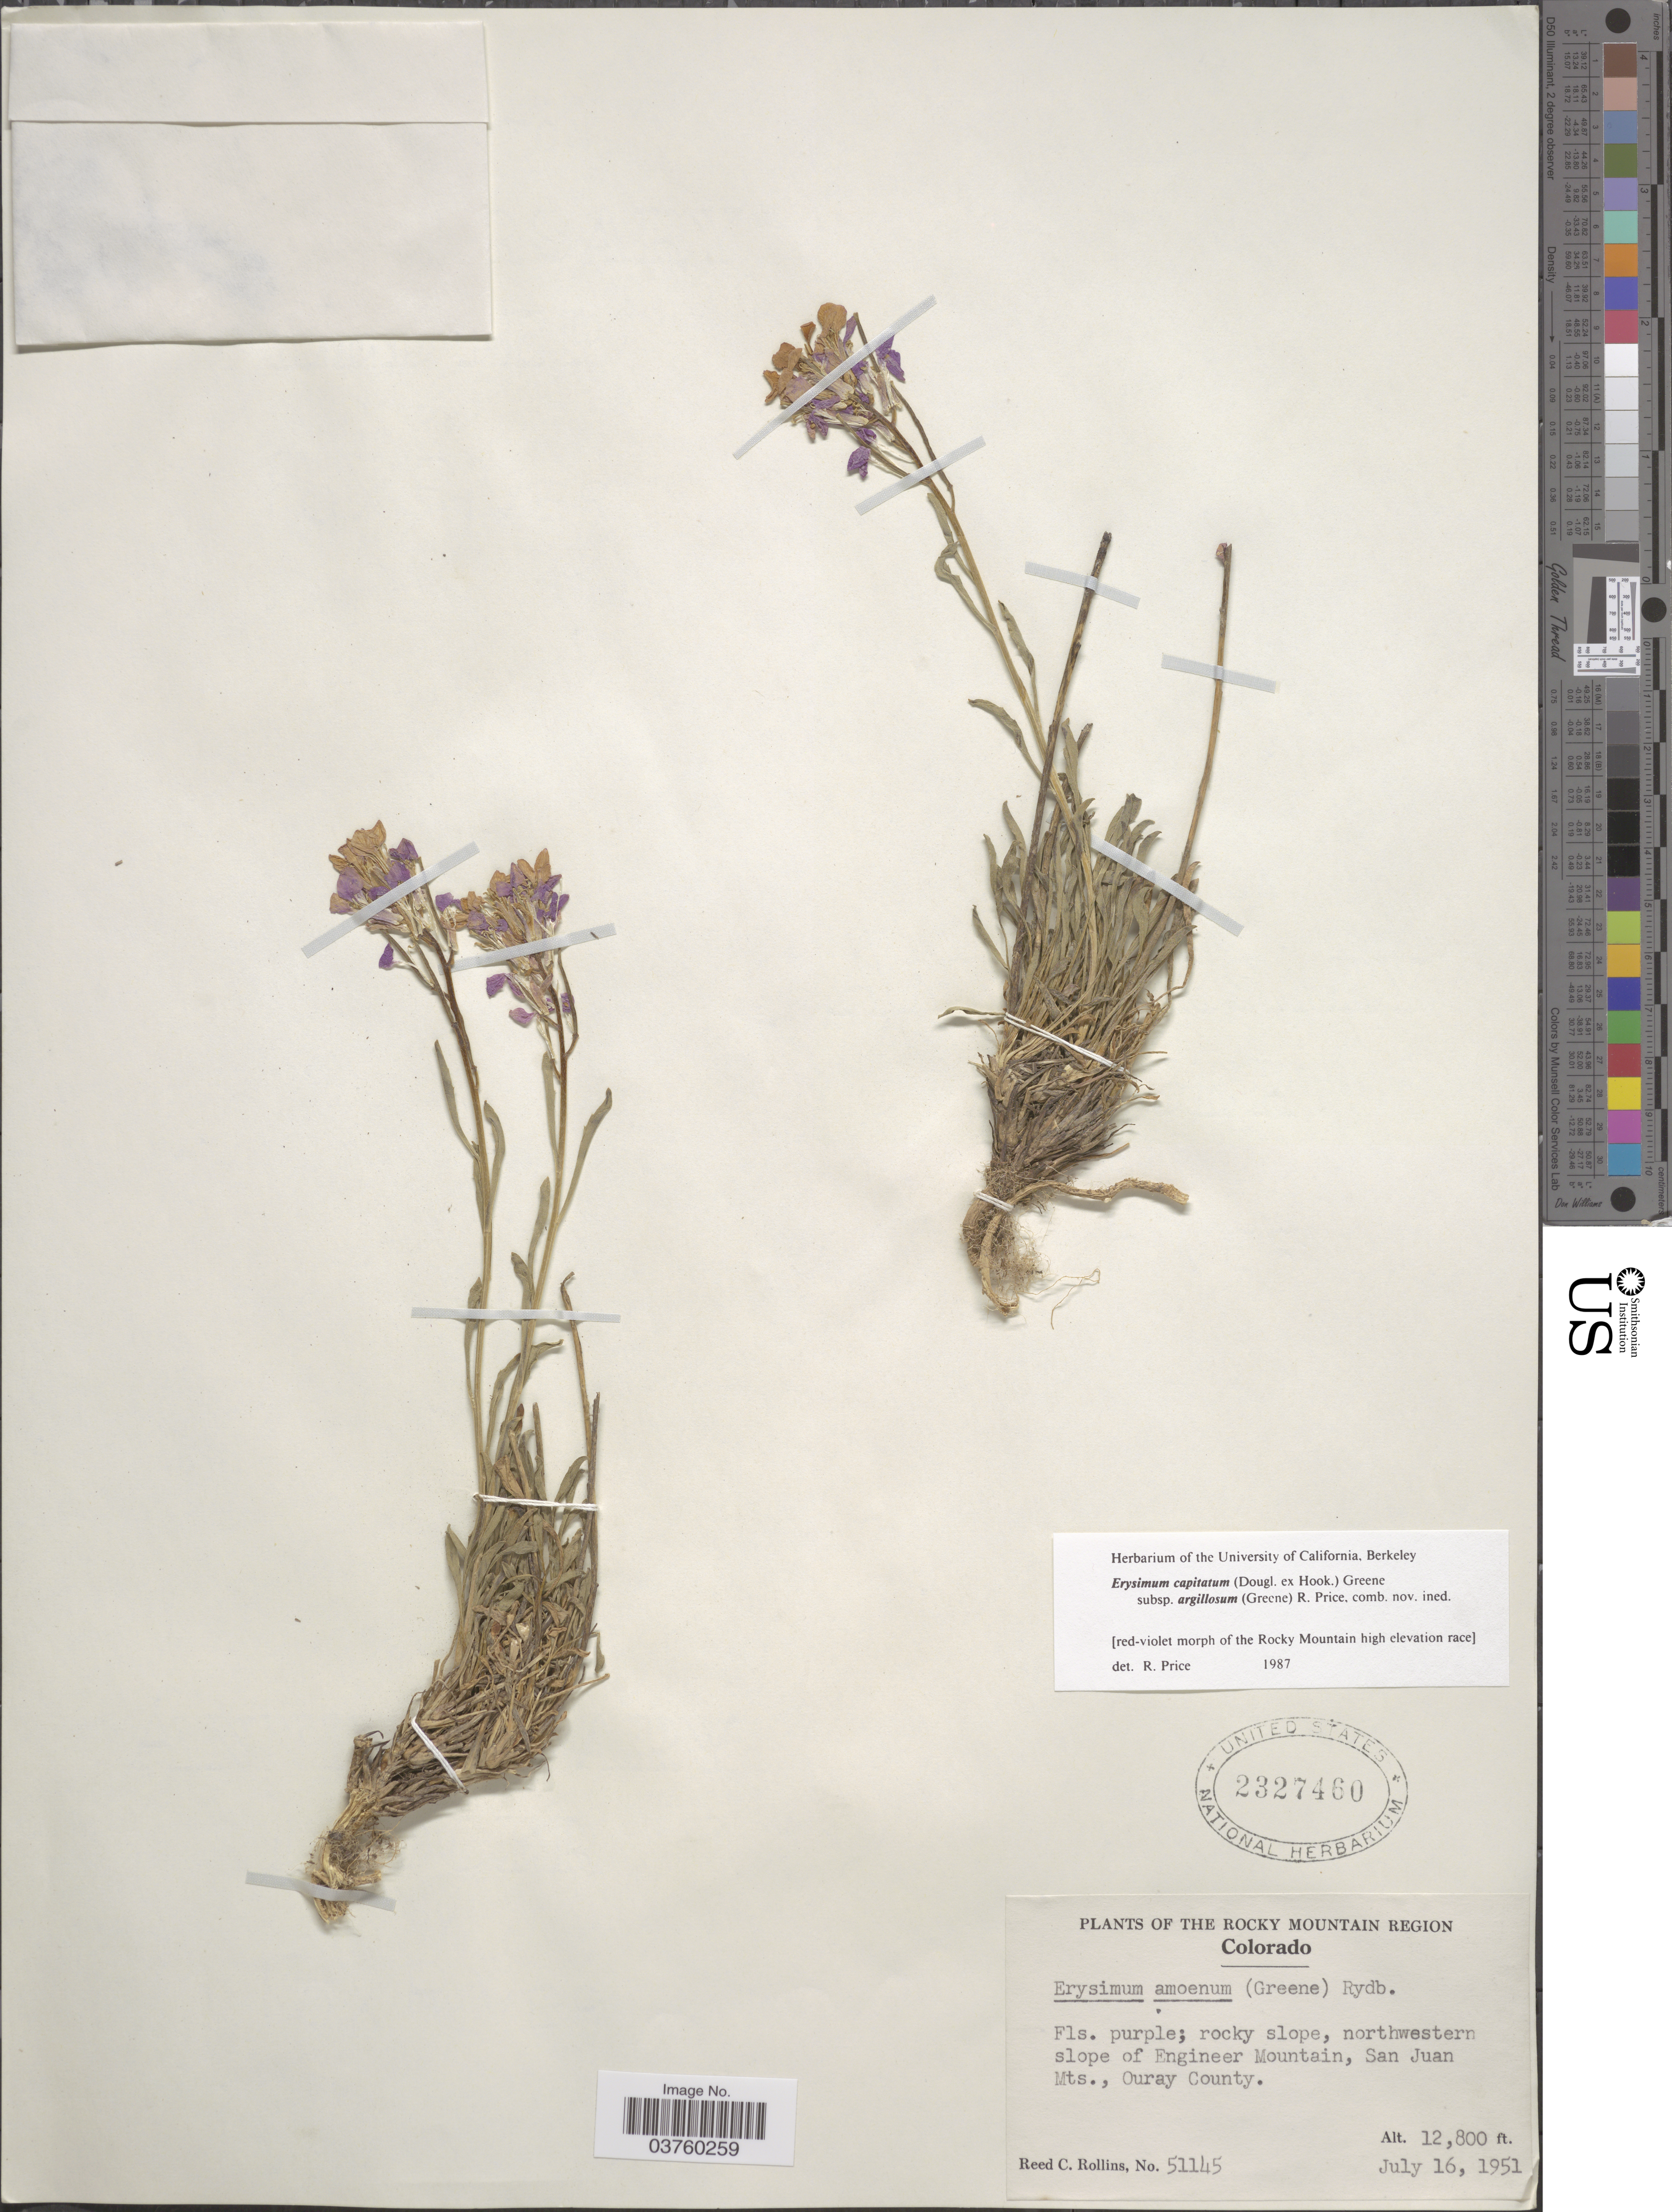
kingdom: Plantae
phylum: Tracheophyta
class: Magnoliopsida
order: Brassicales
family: Brassicaceae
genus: Erysimum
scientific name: Erysimum capitatum var. argillosum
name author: (Greene) R.J. Davis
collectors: R. C. Rollins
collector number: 51145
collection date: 1951-07-16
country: United States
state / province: Colorado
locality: The Rocky Mountain Region. Rocky slope, northwestern slope of Engineer Mountain, San Juan Mts., Ouray County.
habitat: rocky slope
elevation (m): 3901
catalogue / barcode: US 2327460